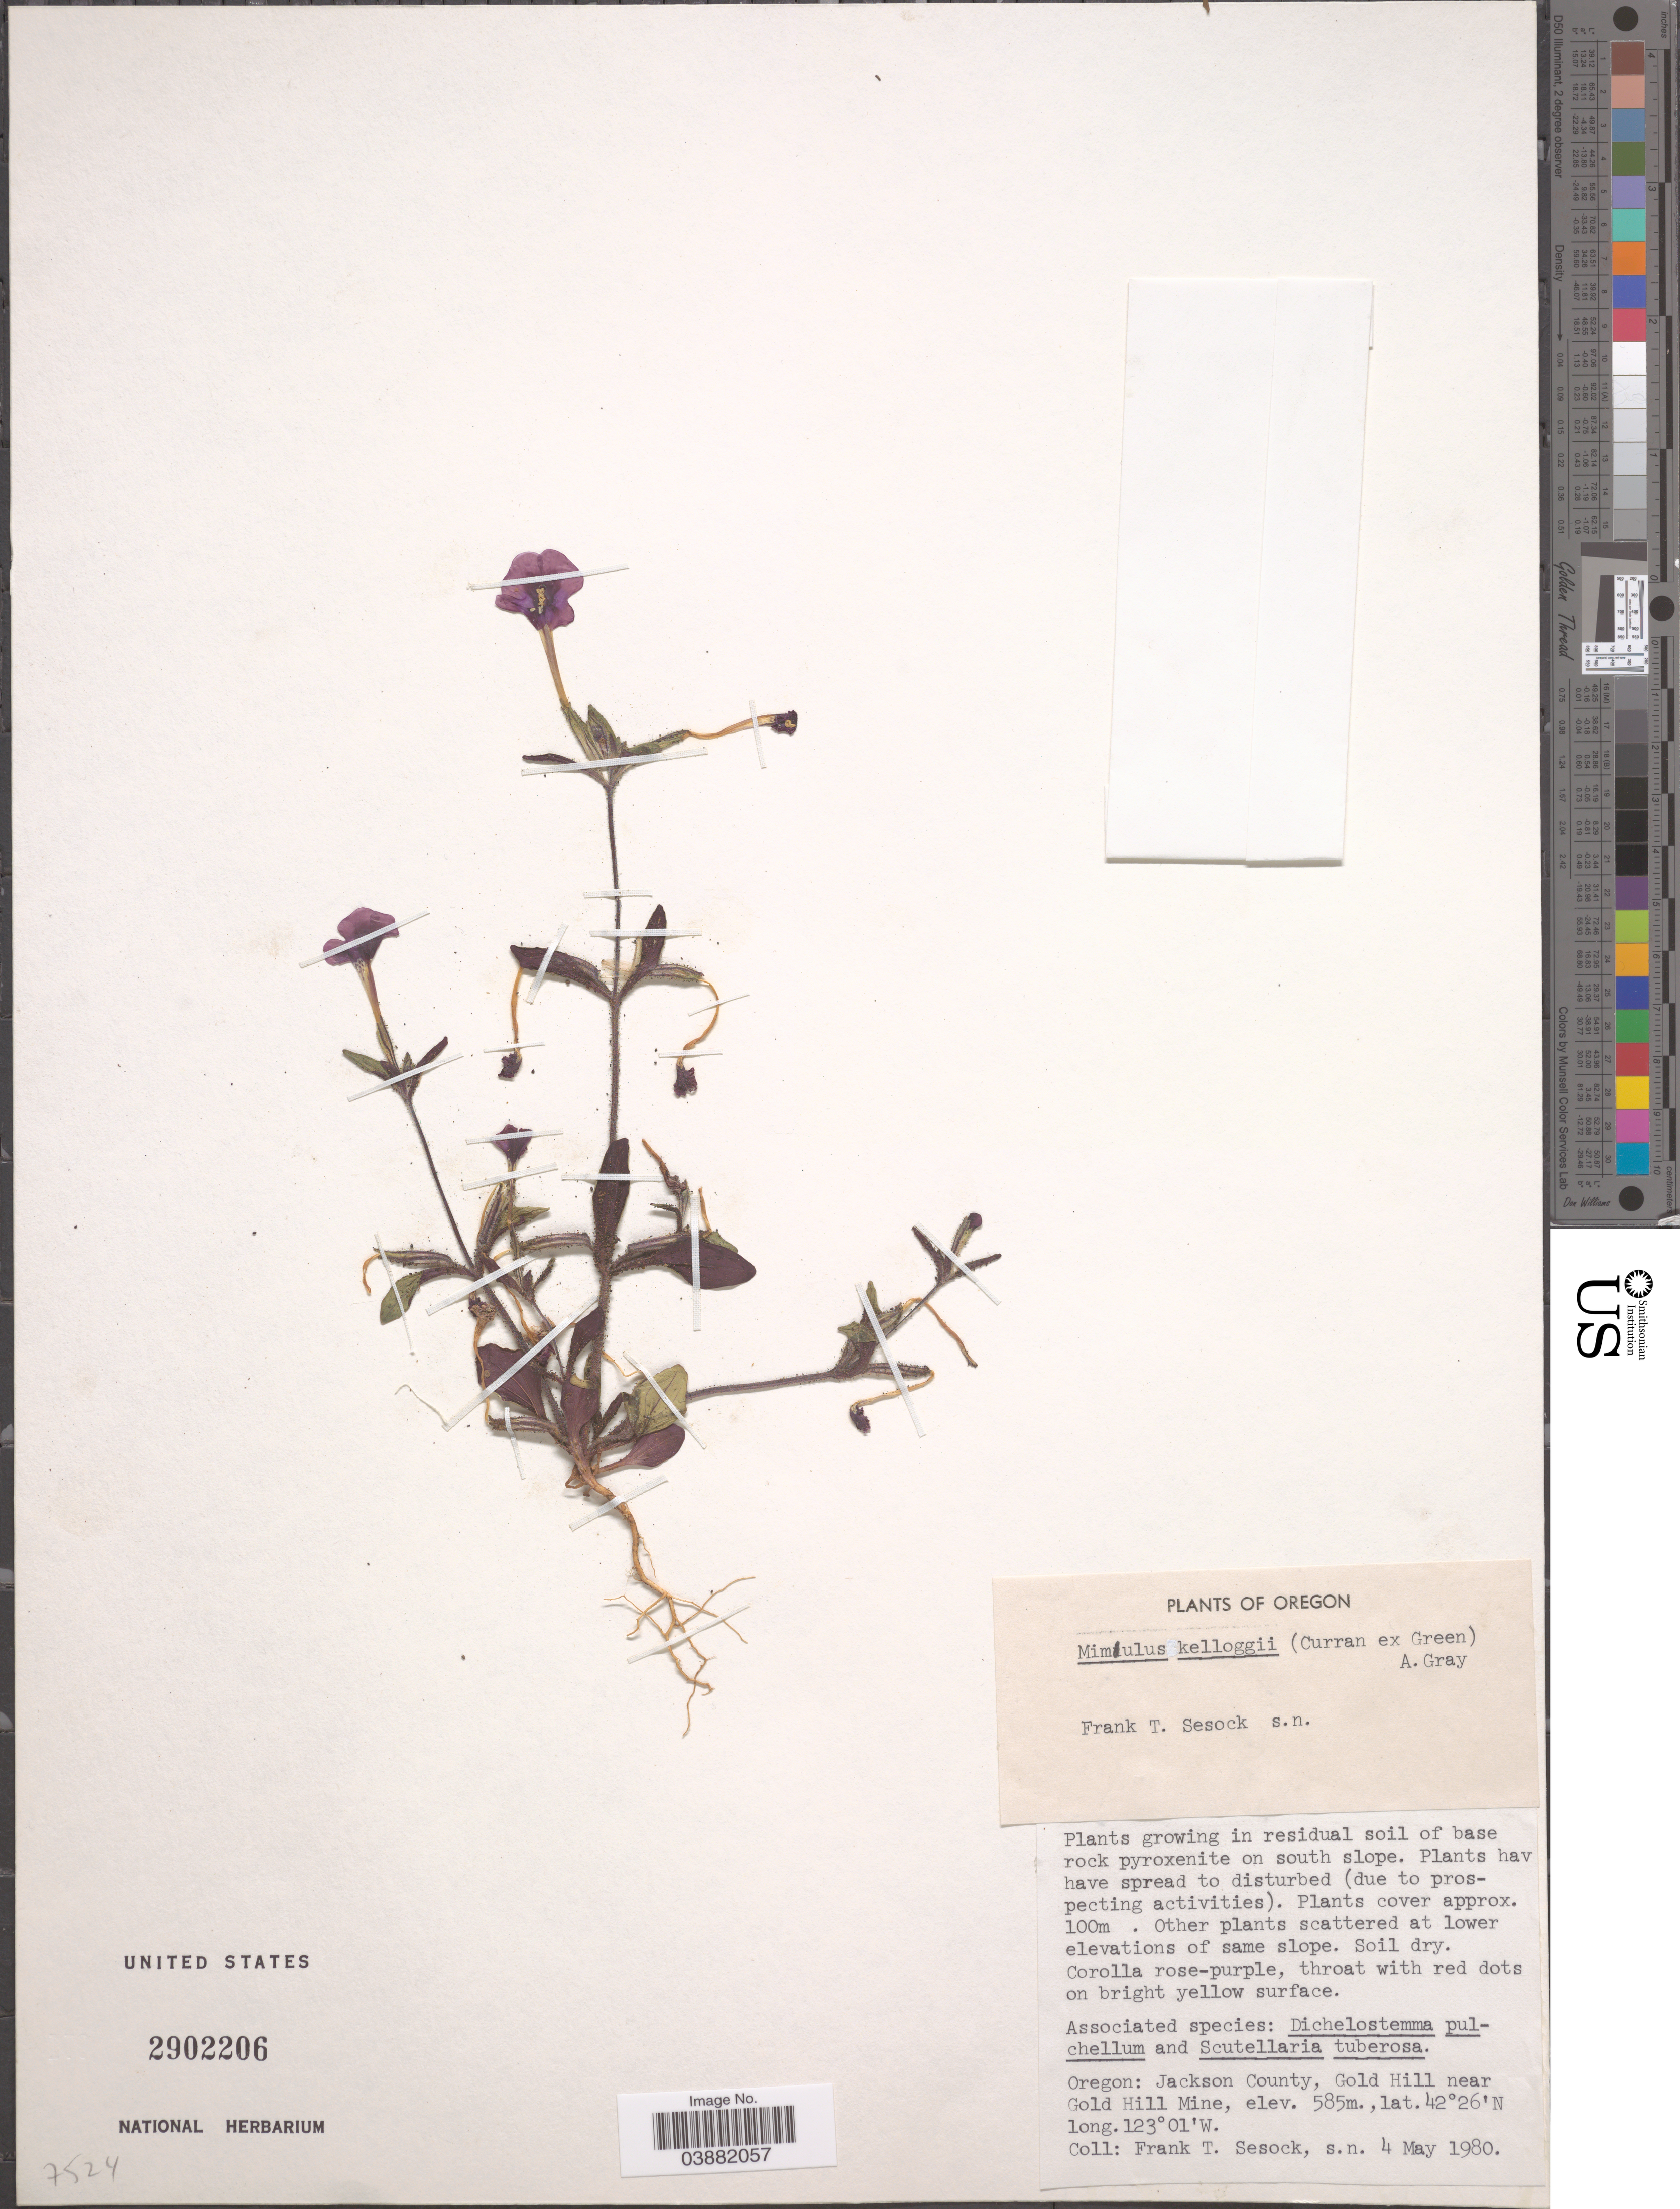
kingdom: Plantae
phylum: Tracheophyta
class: Magnoliopsida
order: Lamiales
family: Phrymaceae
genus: Mimulus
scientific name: Mimulus kelloggii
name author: (Curran ex Greene) Curran ex A. Gray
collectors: F. Sesock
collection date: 1980-05-04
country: United States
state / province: Oregon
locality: Jackson County, Gold Hill near Gold Hill Mine.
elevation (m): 585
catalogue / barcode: US 2902206